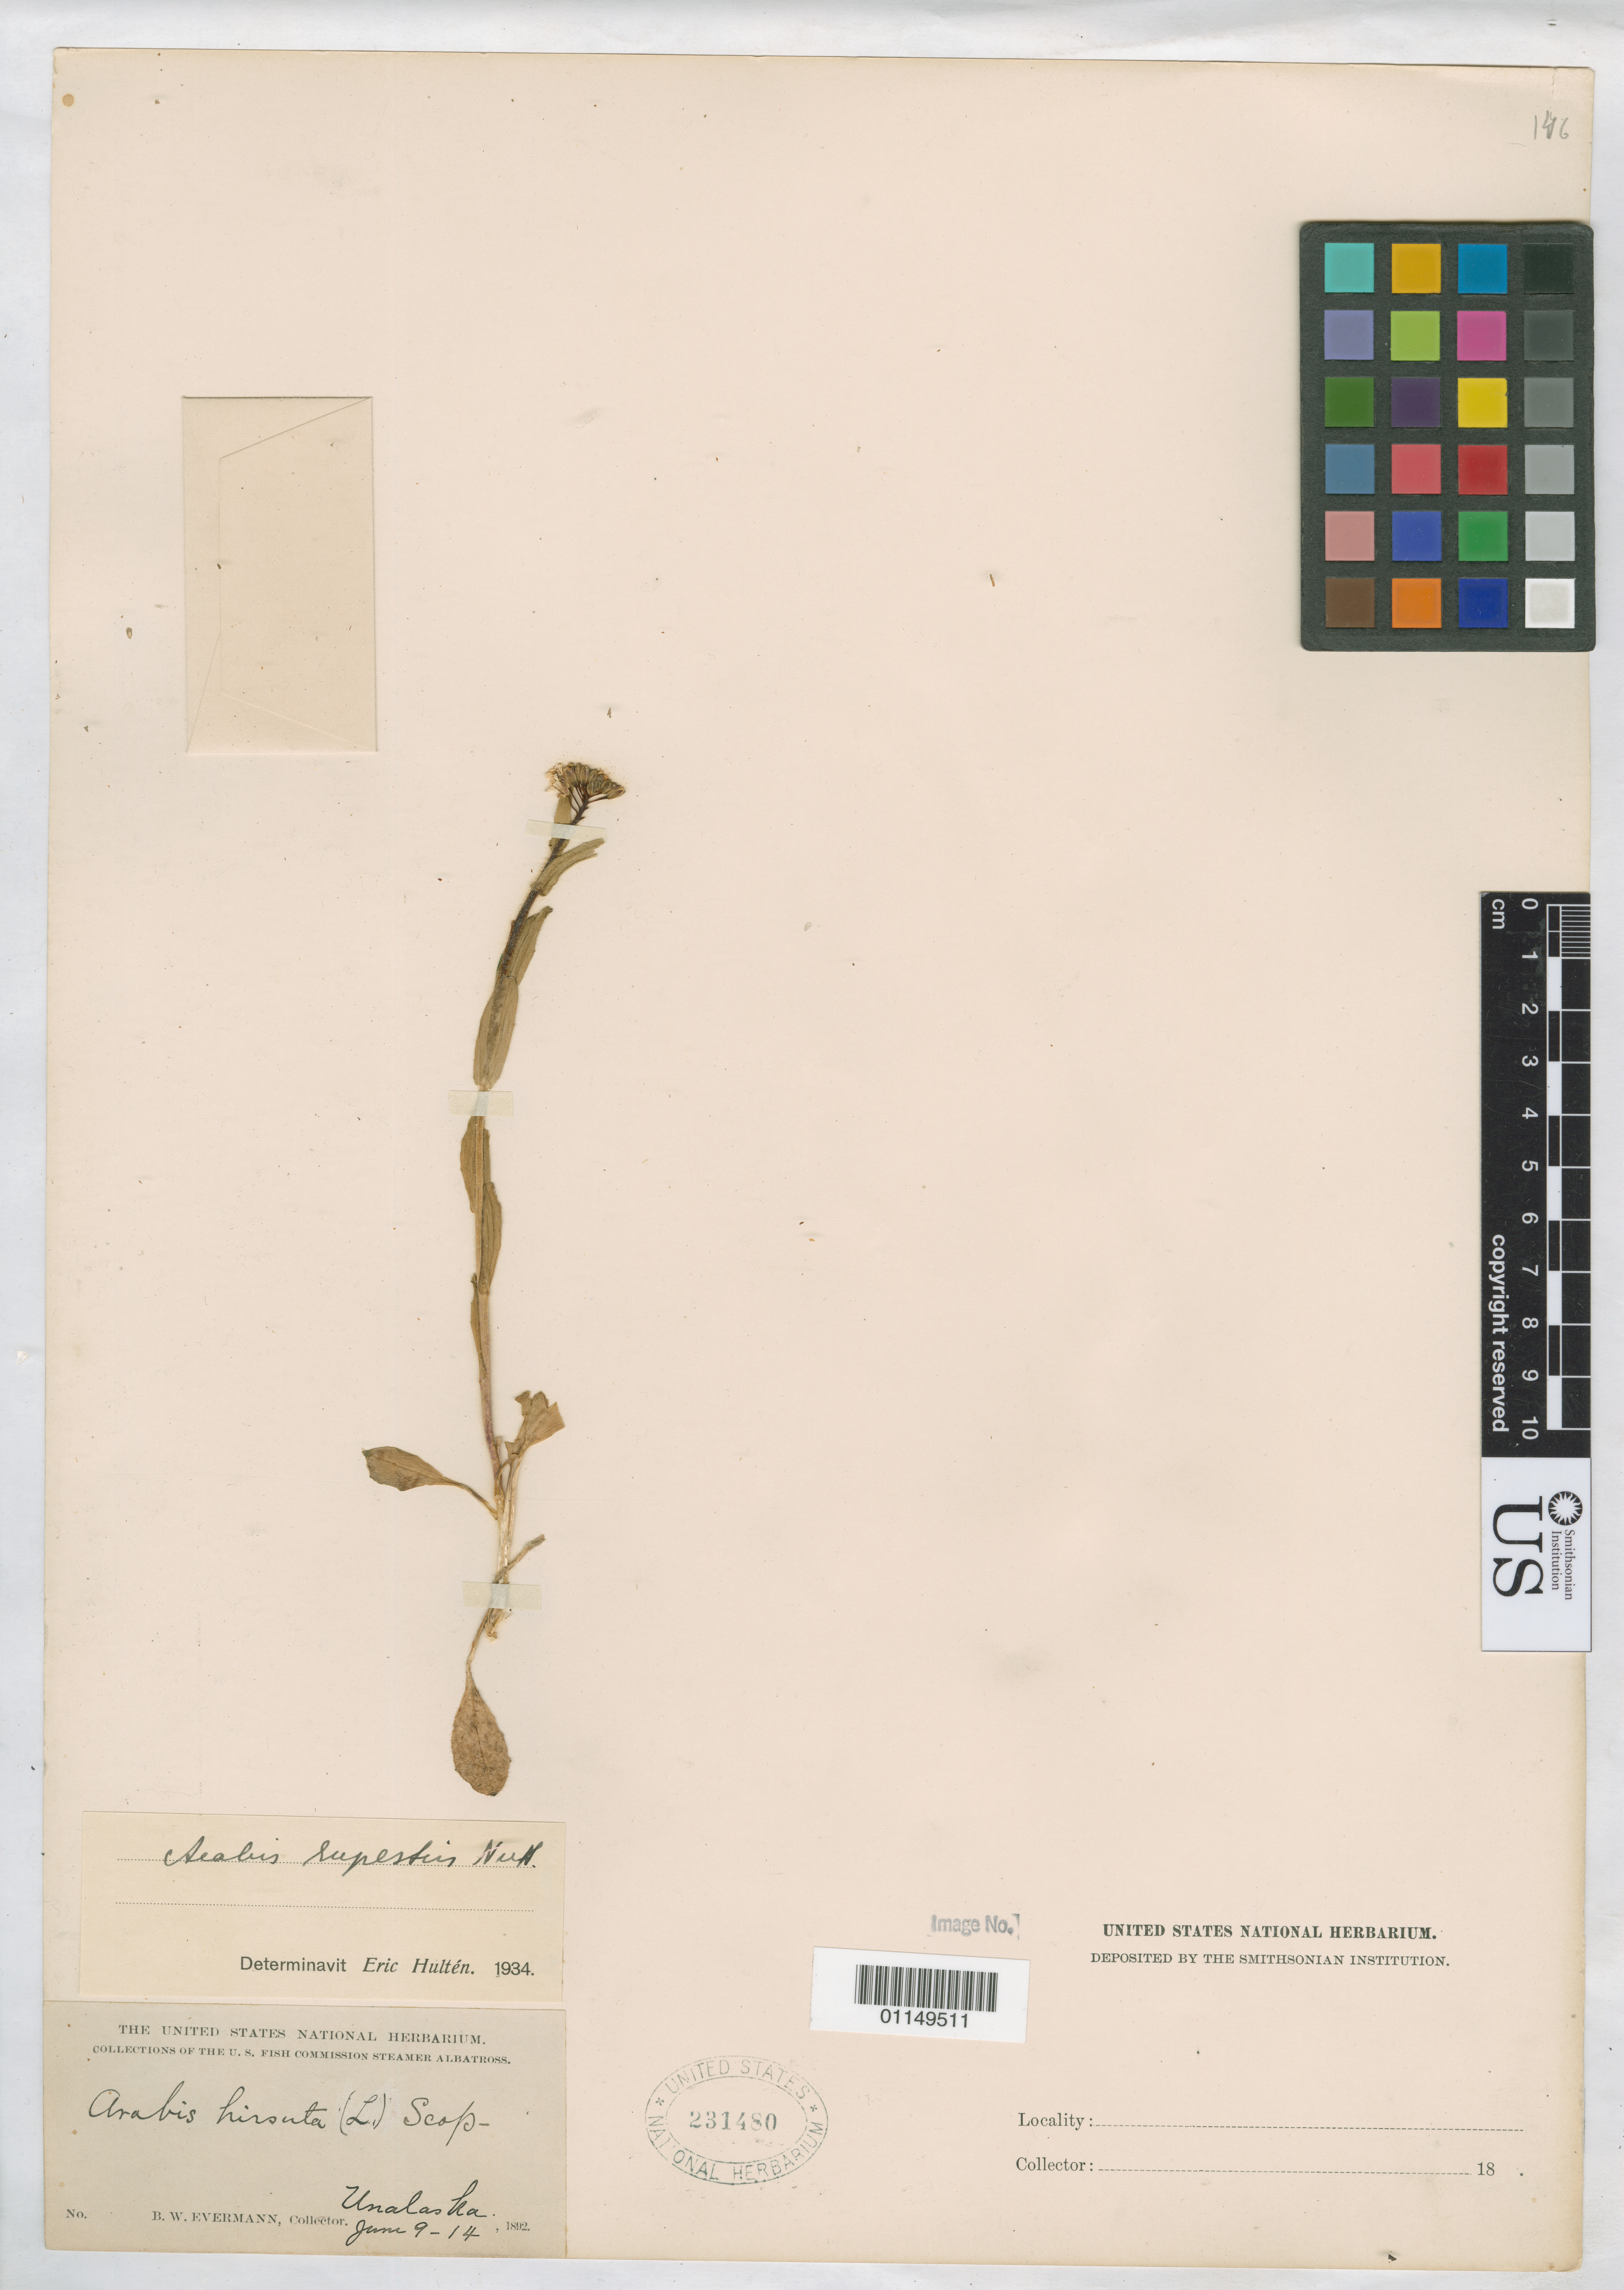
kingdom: Plantae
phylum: Tracheophyta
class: Magnoliopsida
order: Brassicales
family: Brassicaceae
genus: Arabis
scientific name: Arabis hirsuta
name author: (L.) Scop.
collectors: B. W. Evermann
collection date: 1892-06-09/1892-06-14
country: United States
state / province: Alaska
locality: Unalaska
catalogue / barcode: US 231480